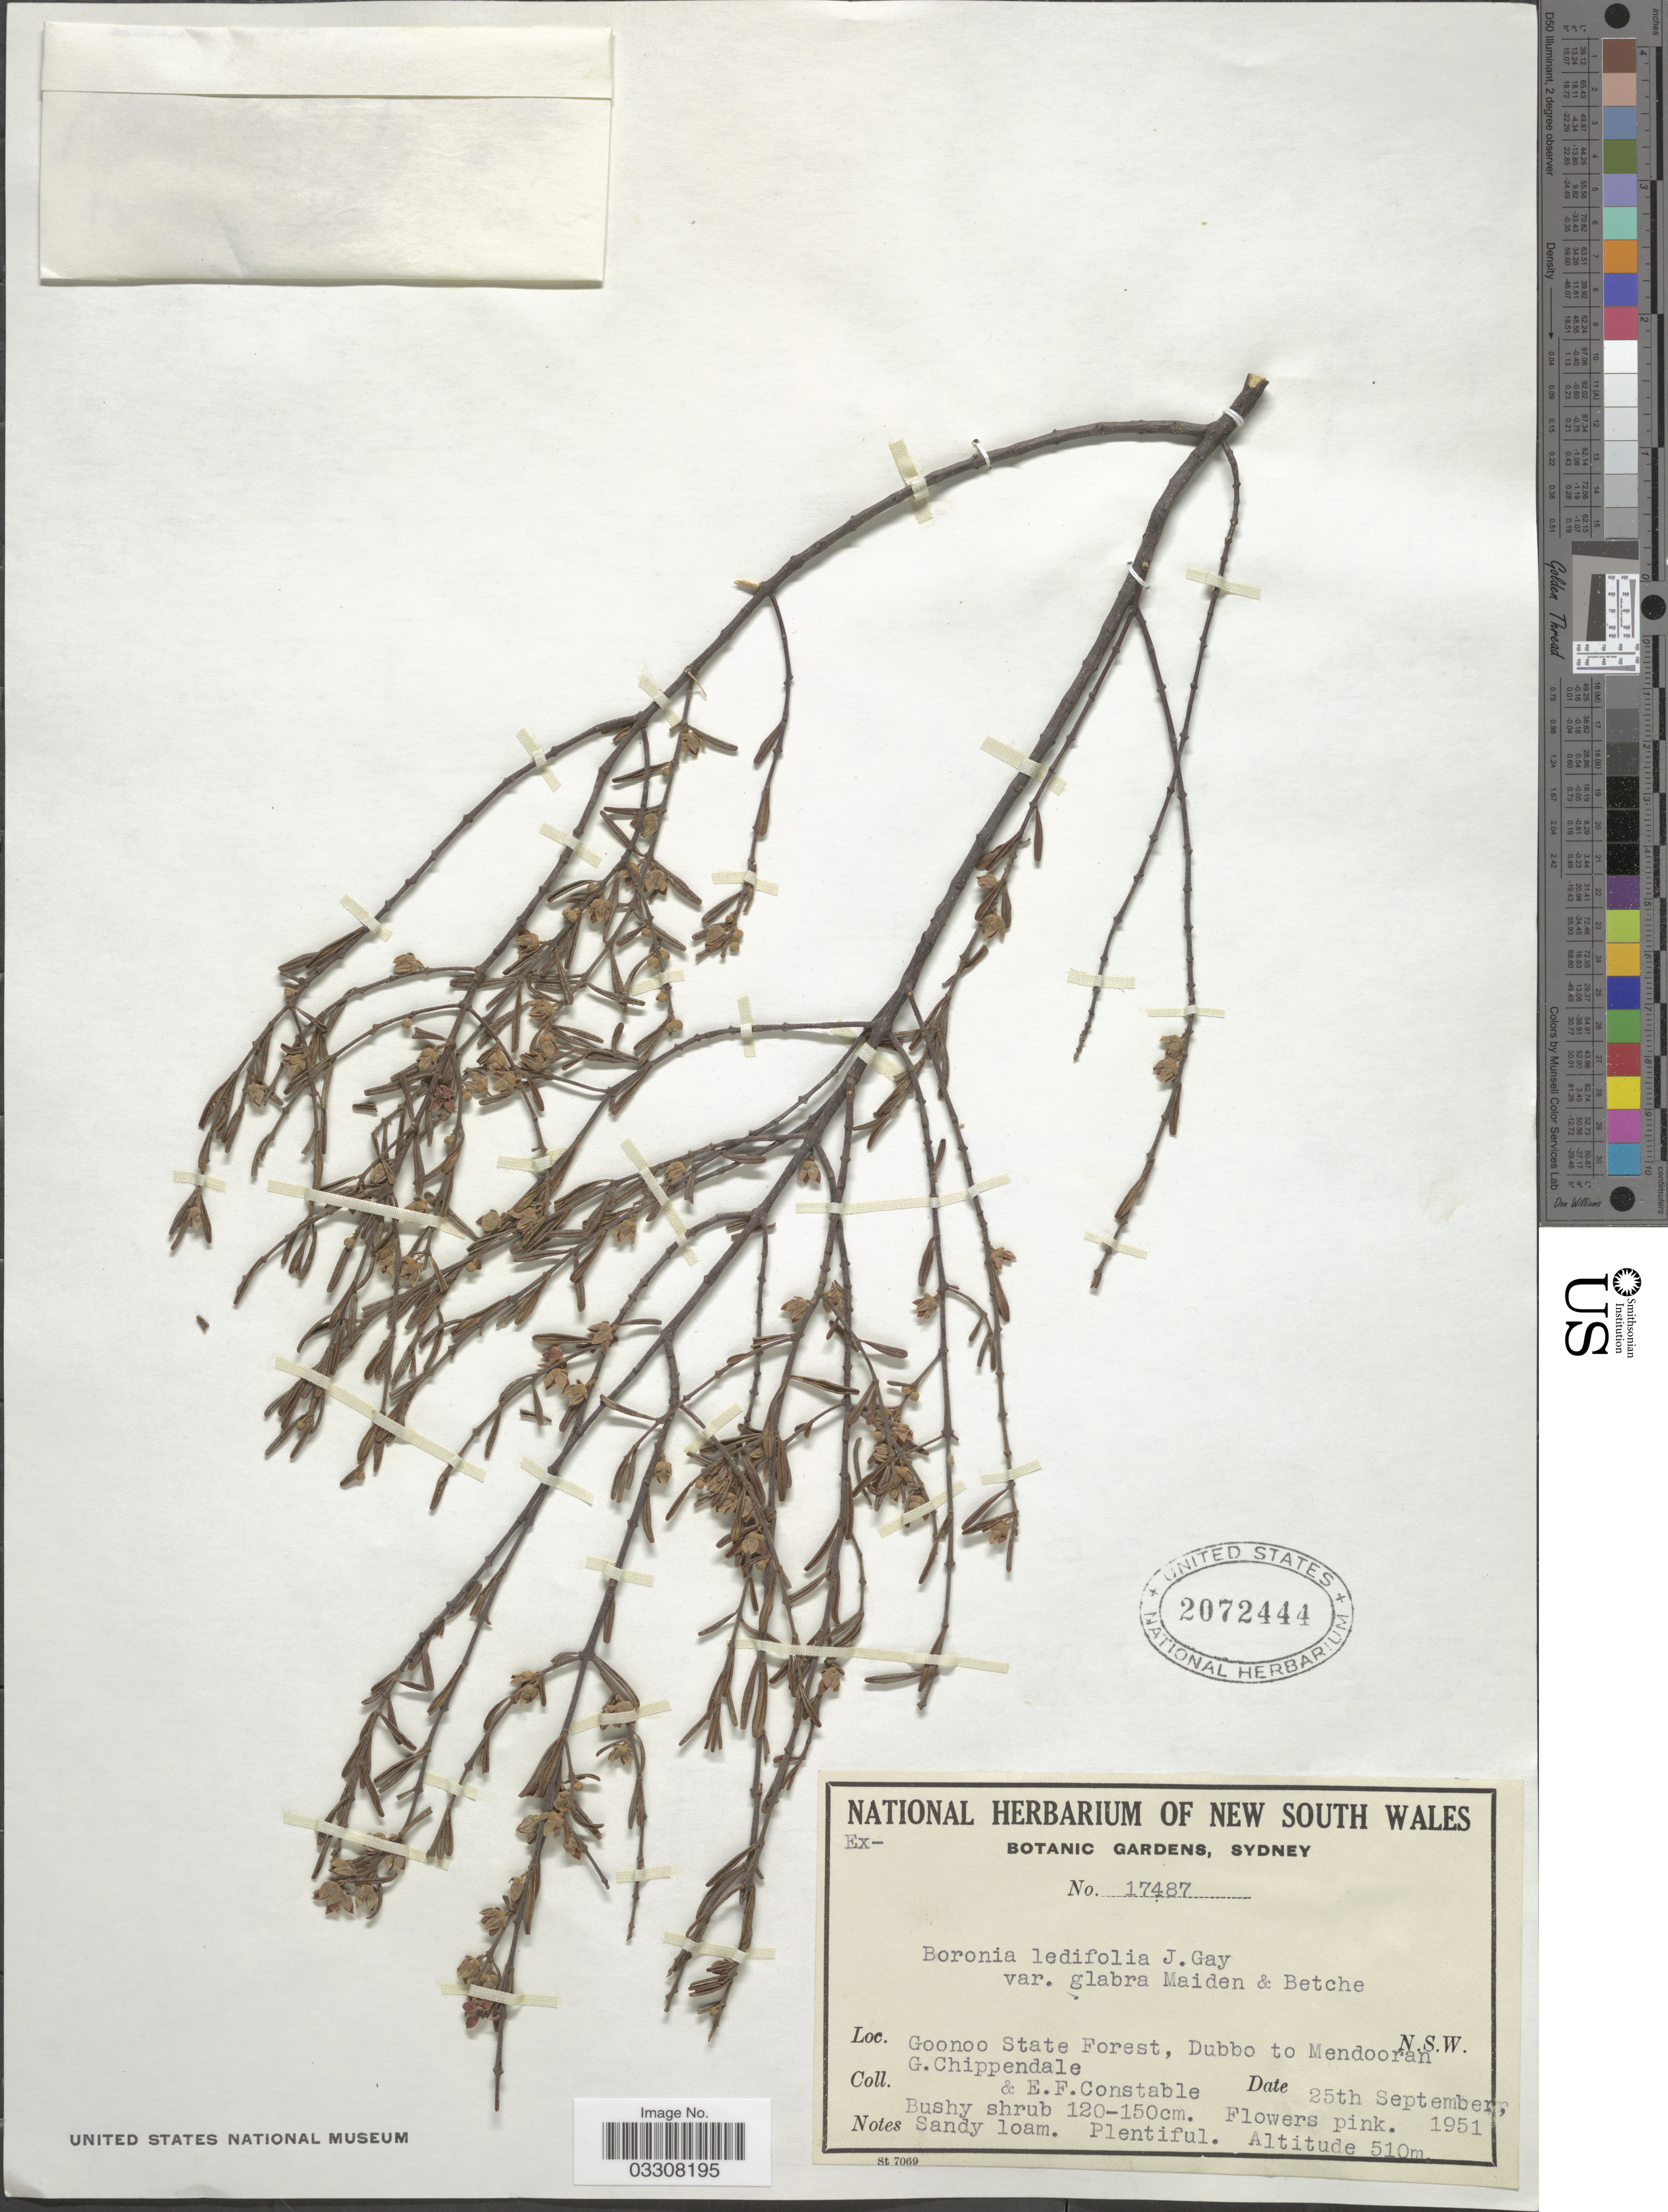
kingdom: Plantae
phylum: Tracheophyta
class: Magnoliopsida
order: Sapindales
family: Rutaceae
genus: Boronia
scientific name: Boronia glabra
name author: (Maiden & Betche) Cheel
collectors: G. Chippendale & E. F. Constable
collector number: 17487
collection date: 1951-09-25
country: Australia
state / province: New South Wales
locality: Goonoo State Forest, Dubbo to Mendooran. N.S.W.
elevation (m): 510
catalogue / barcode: US 2072444